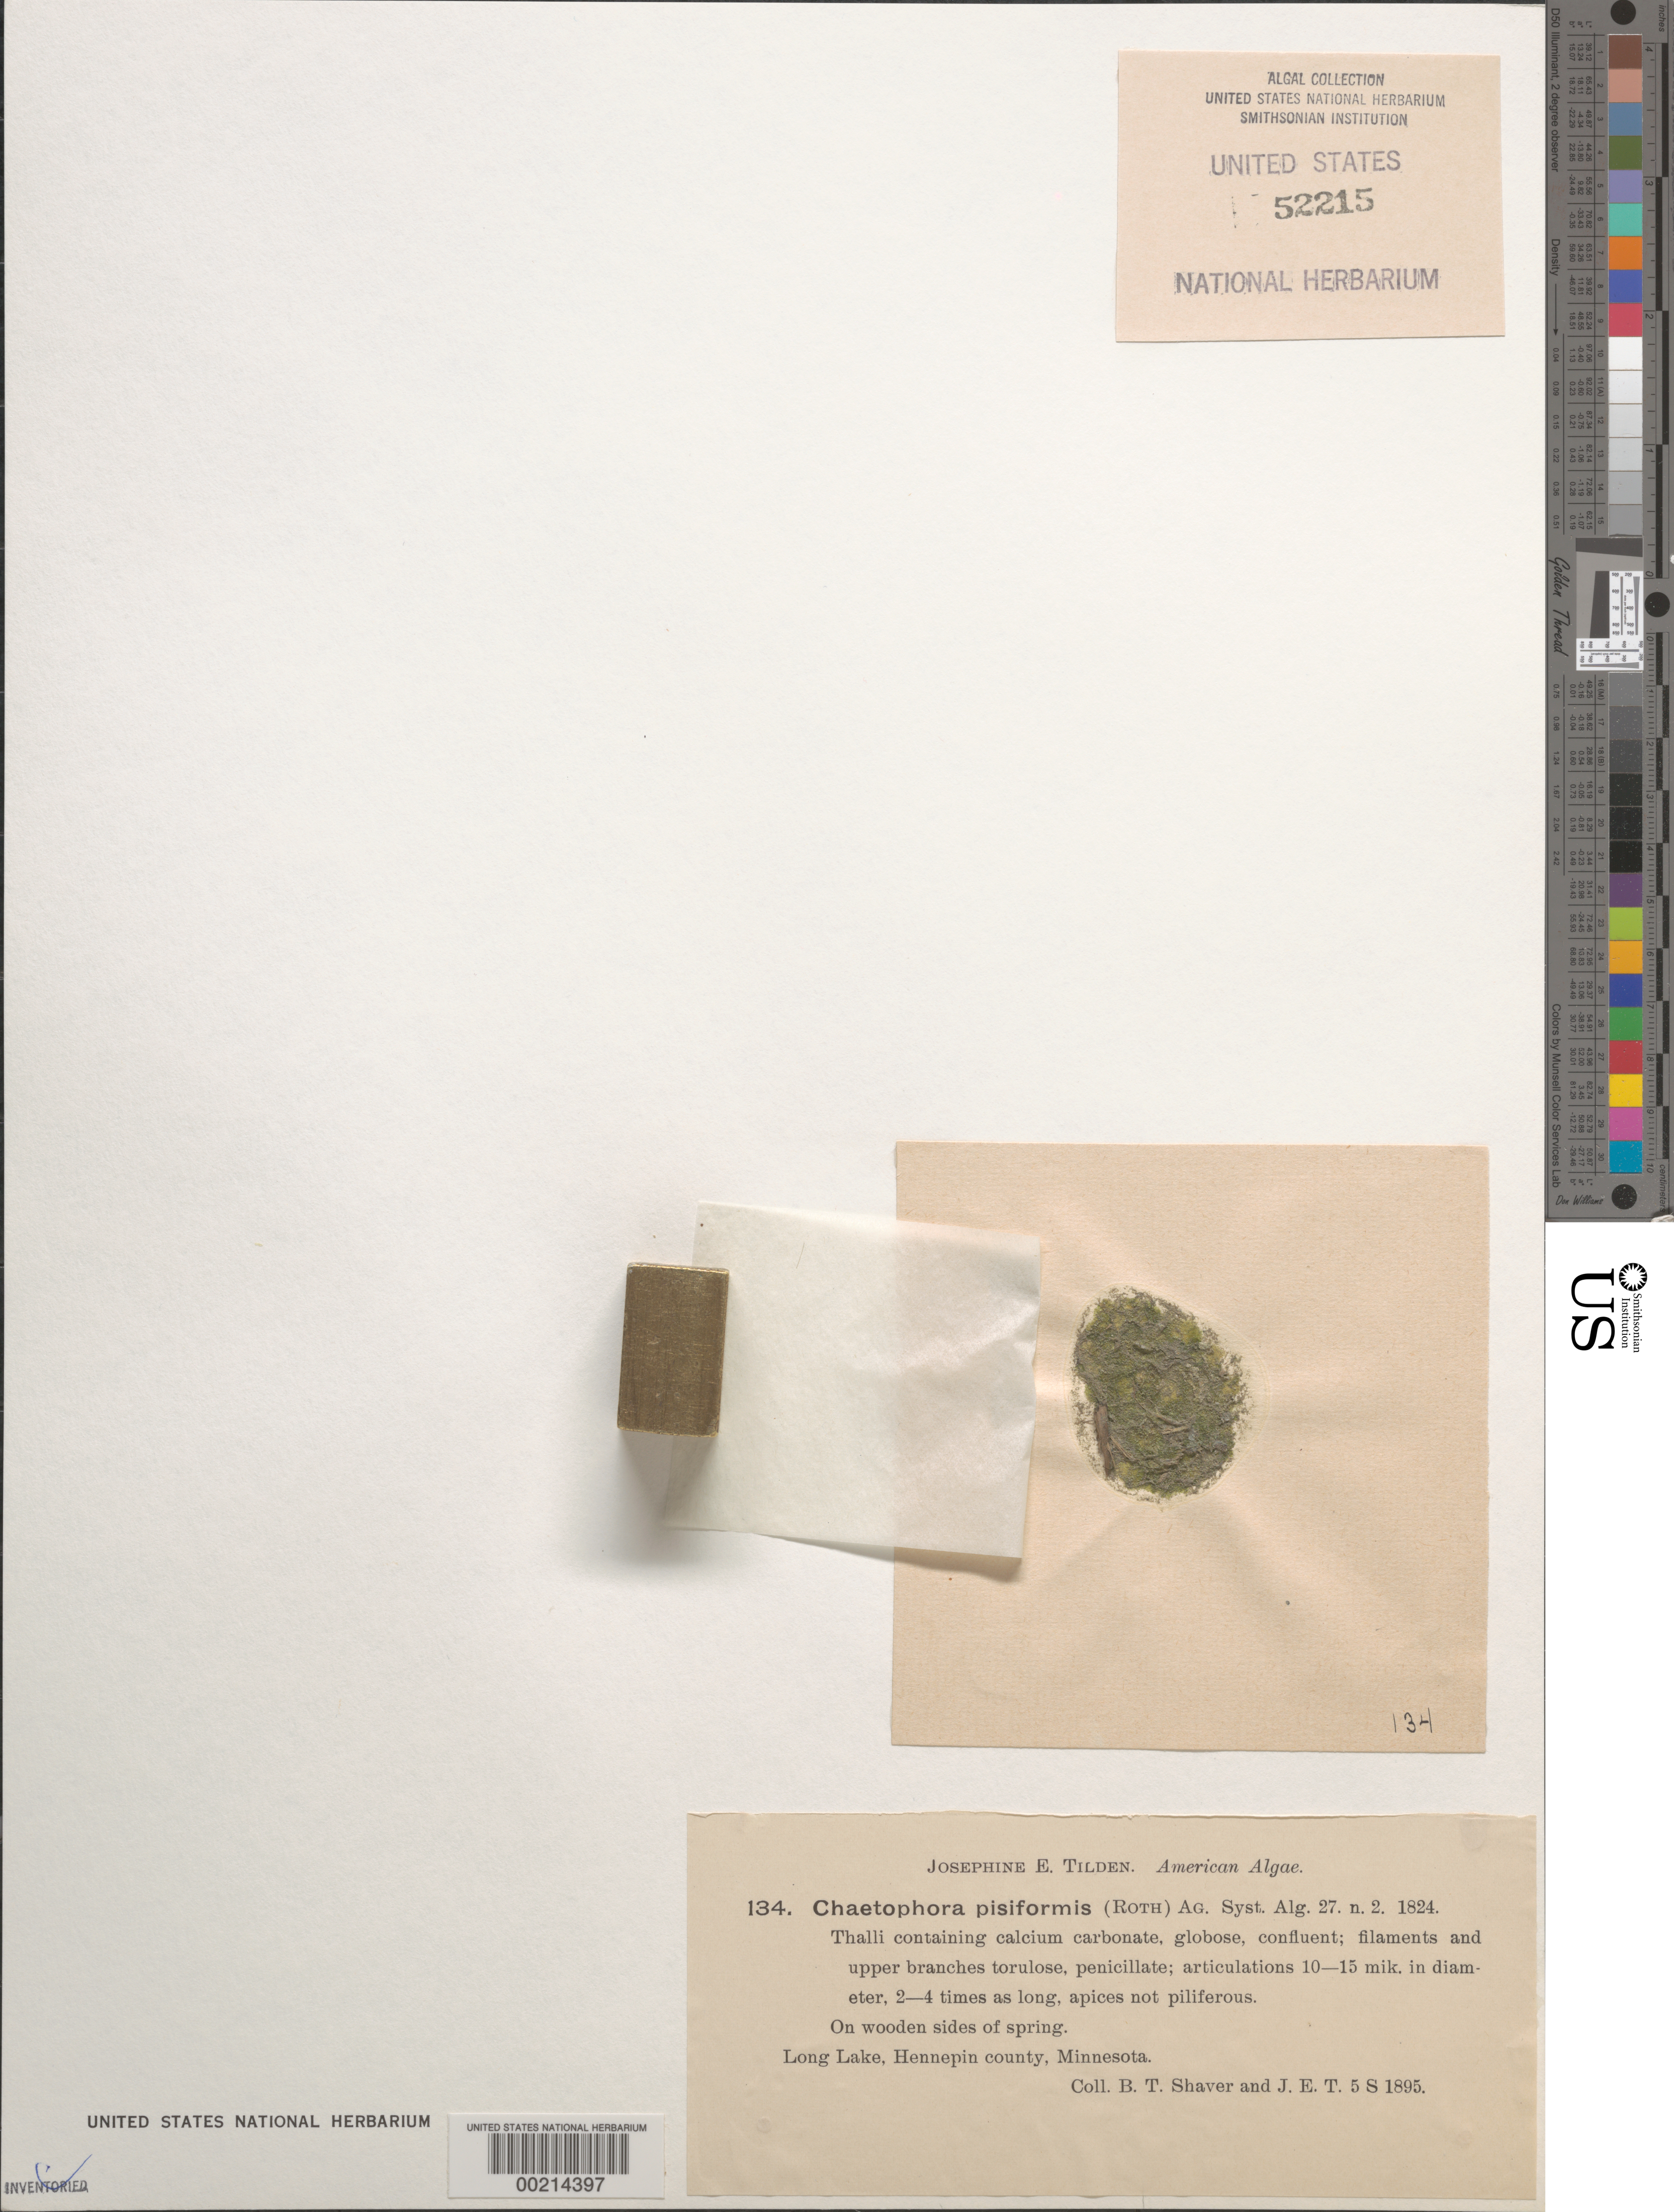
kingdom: Plantae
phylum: Chlorophyta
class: Chlorophyceae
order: Chaetophorales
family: Chaetophoraceae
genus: Chaetophoropsis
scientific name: Chaetophoropsis pisiformis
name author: (Roth) B.Wen Liu et al.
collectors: B. Shaver & J. E. Tilden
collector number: JET 134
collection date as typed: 05 Sep 1895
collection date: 1895-09-05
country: United States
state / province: Minnesota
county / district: Hennepin County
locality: Long Lake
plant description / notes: Tilden, American Algae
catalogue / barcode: US 52215